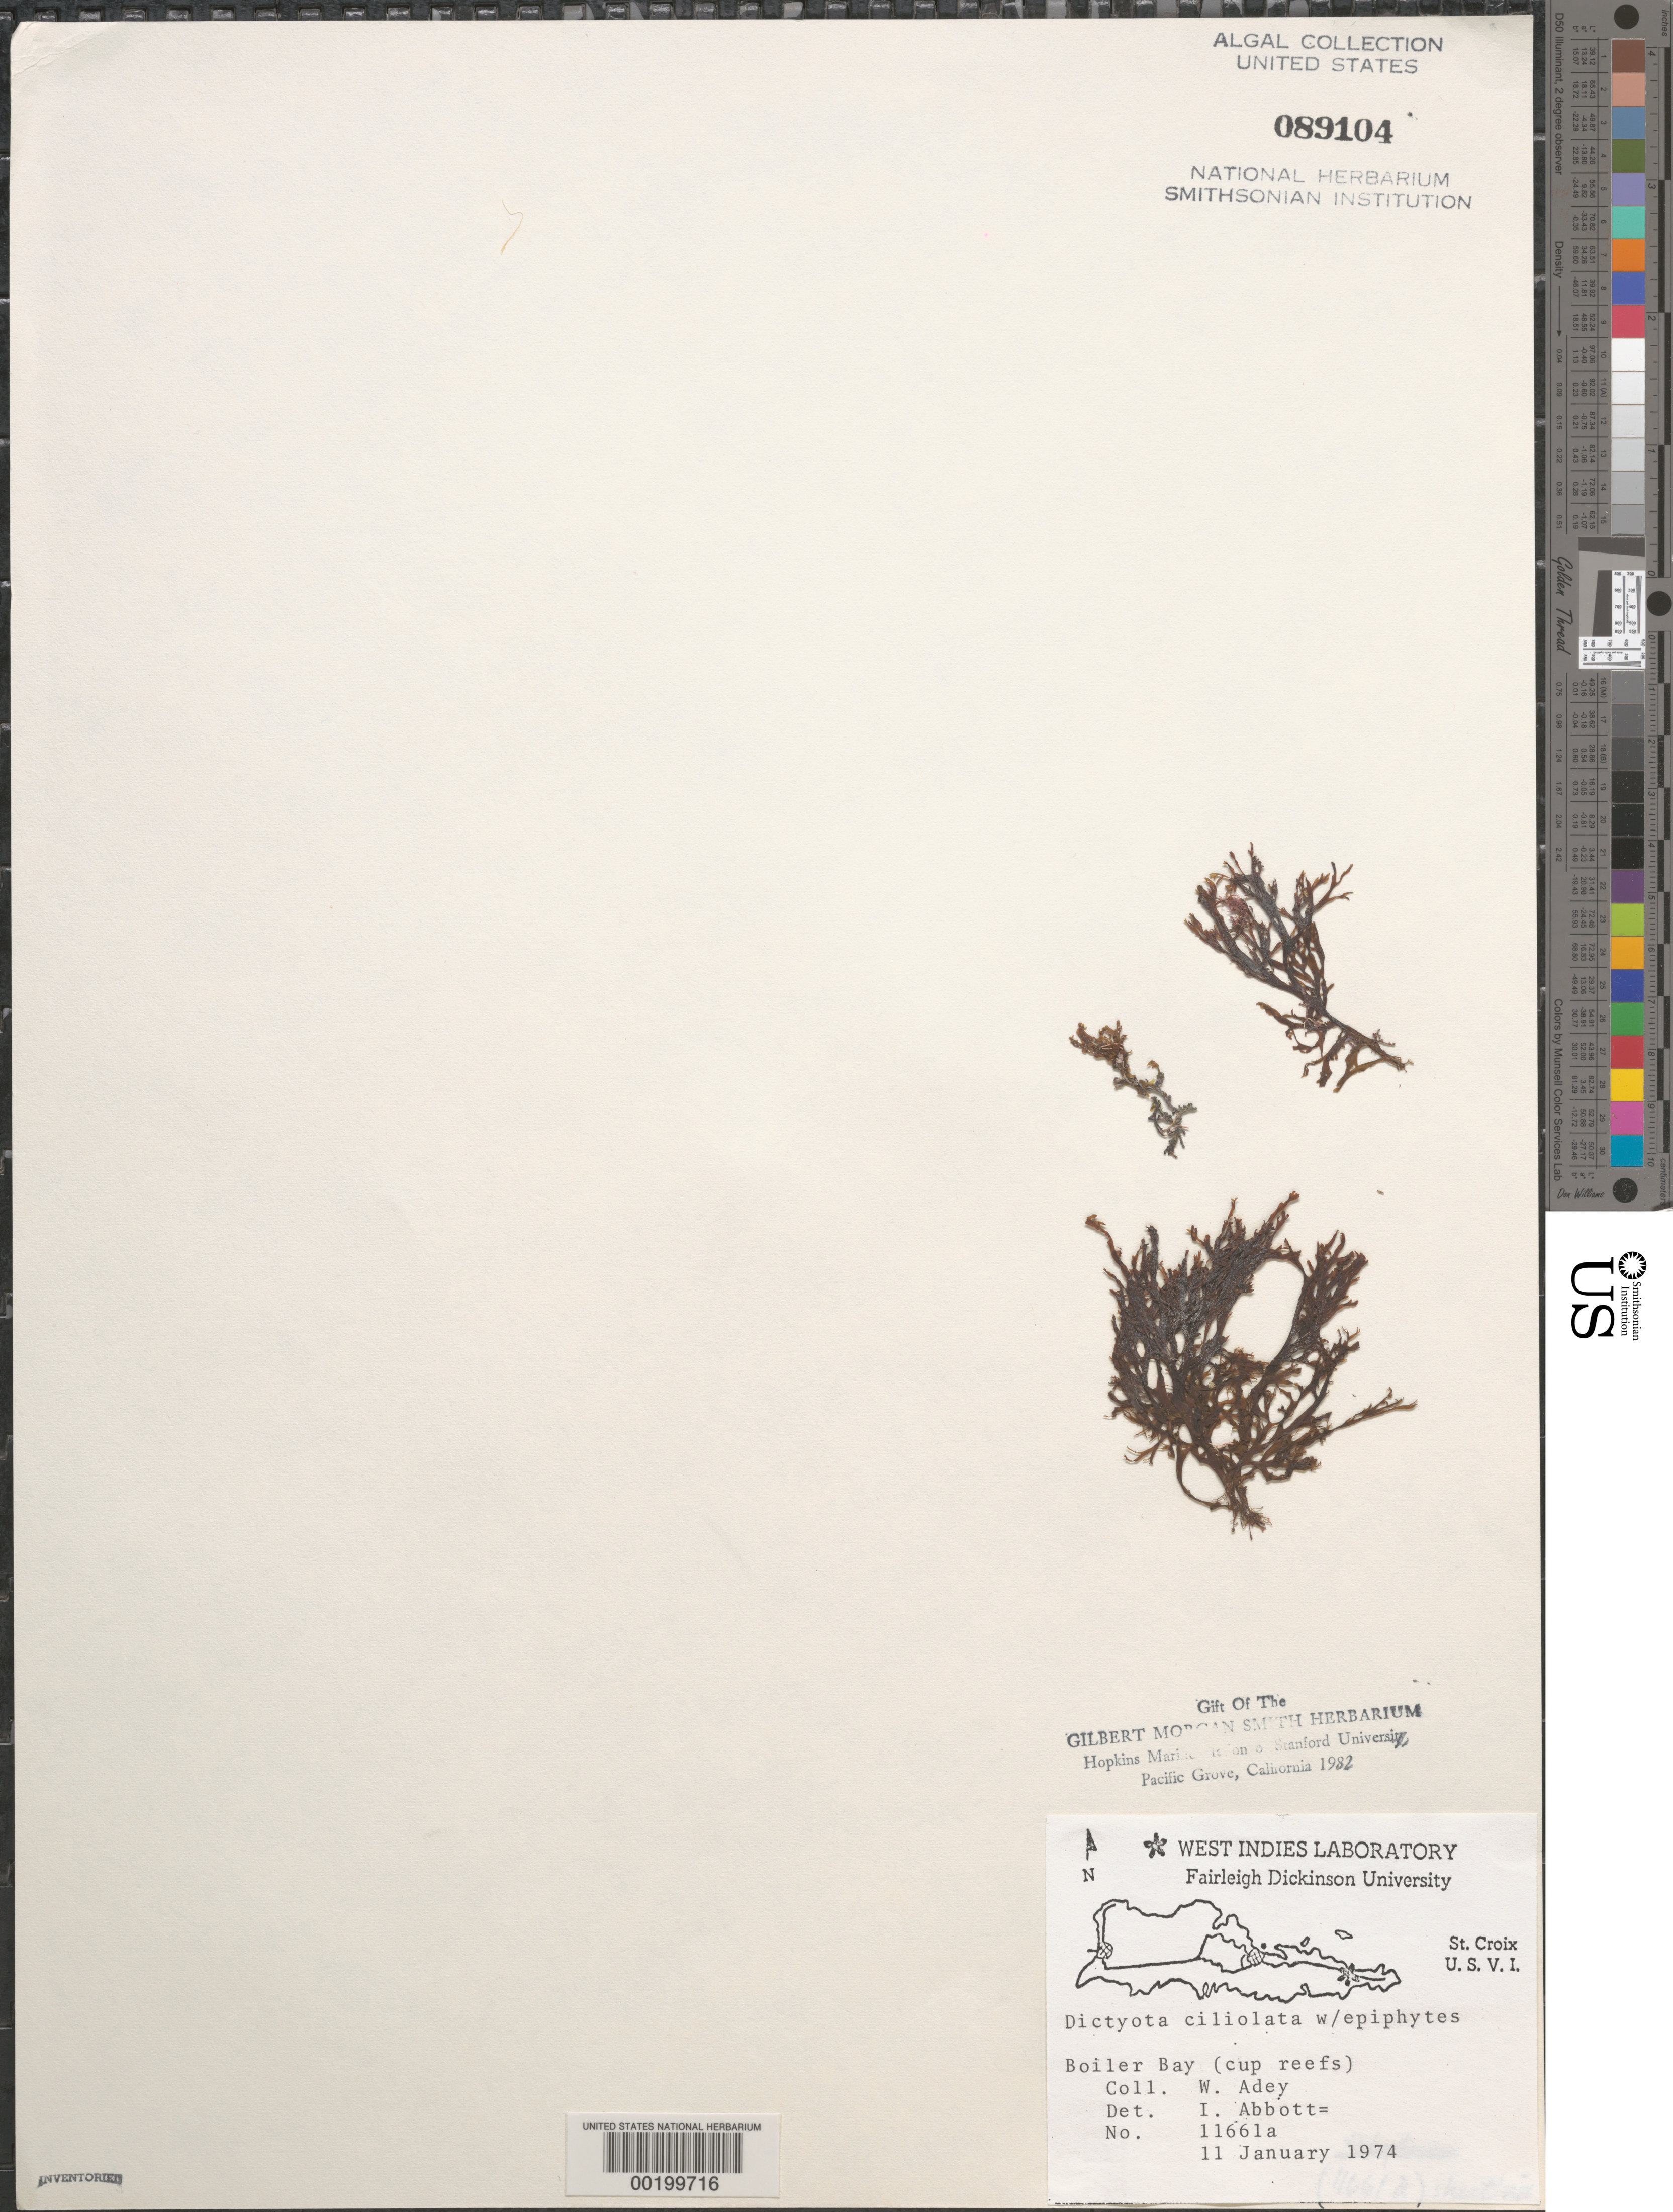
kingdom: Chromista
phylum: Ochrophyta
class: Phaeophyceae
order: Dictyotales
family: Dictyotaceae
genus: Dictyota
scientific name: Dictyota ciliolata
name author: Sond. ex Kütz.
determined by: Abbott, Isabella A.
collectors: W. H. Adey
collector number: IAA 11661a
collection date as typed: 11 Jan 1974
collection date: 1974-01-11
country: U.S. Virgin Islands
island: St. Croix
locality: Boiler Bay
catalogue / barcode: US 89104